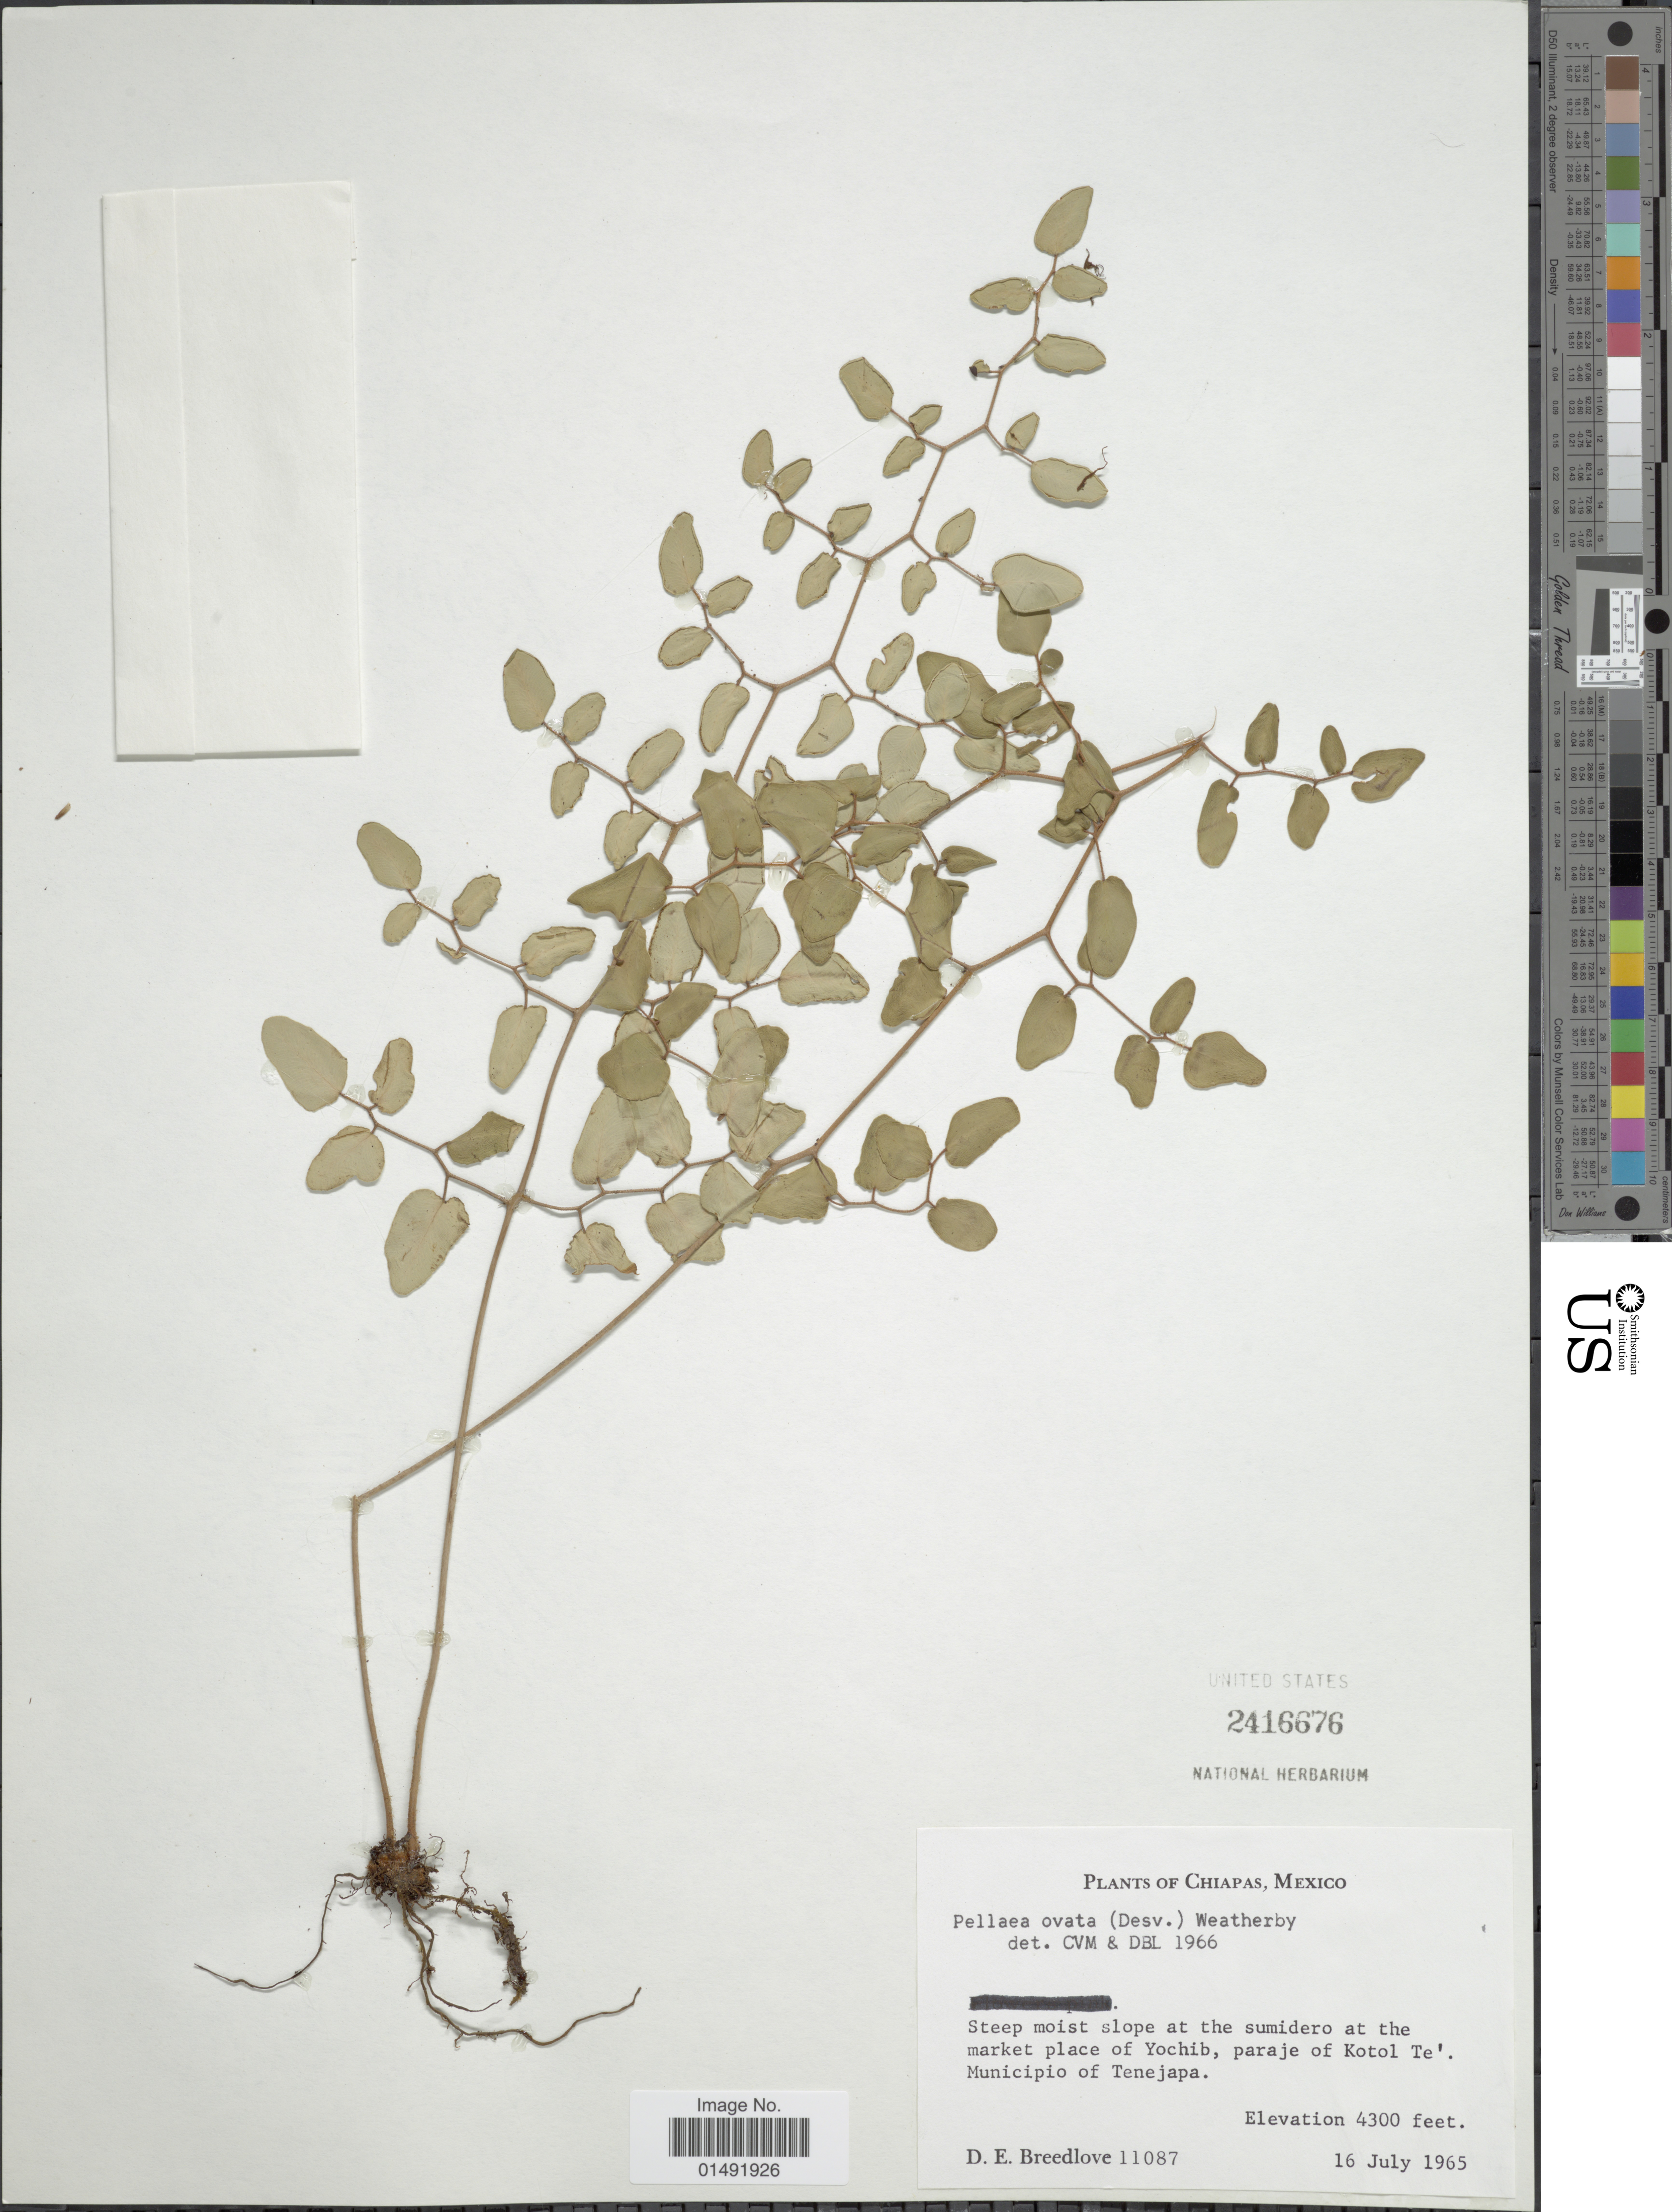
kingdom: Plantae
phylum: Tracheophyta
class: Polypodiopsida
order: Polypodiales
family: Pteridaceae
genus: Pellaea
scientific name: Pellaea ovata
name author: (Desv.) Weath.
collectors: D. E. Breedlove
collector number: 11087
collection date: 1965-07-16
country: Mexico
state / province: Chiapas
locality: Steep moist slope at the sumidero at the market place of Yochib, paraje of Kotol Te'Municipio of Tenejapa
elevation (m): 1311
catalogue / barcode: US 2416676